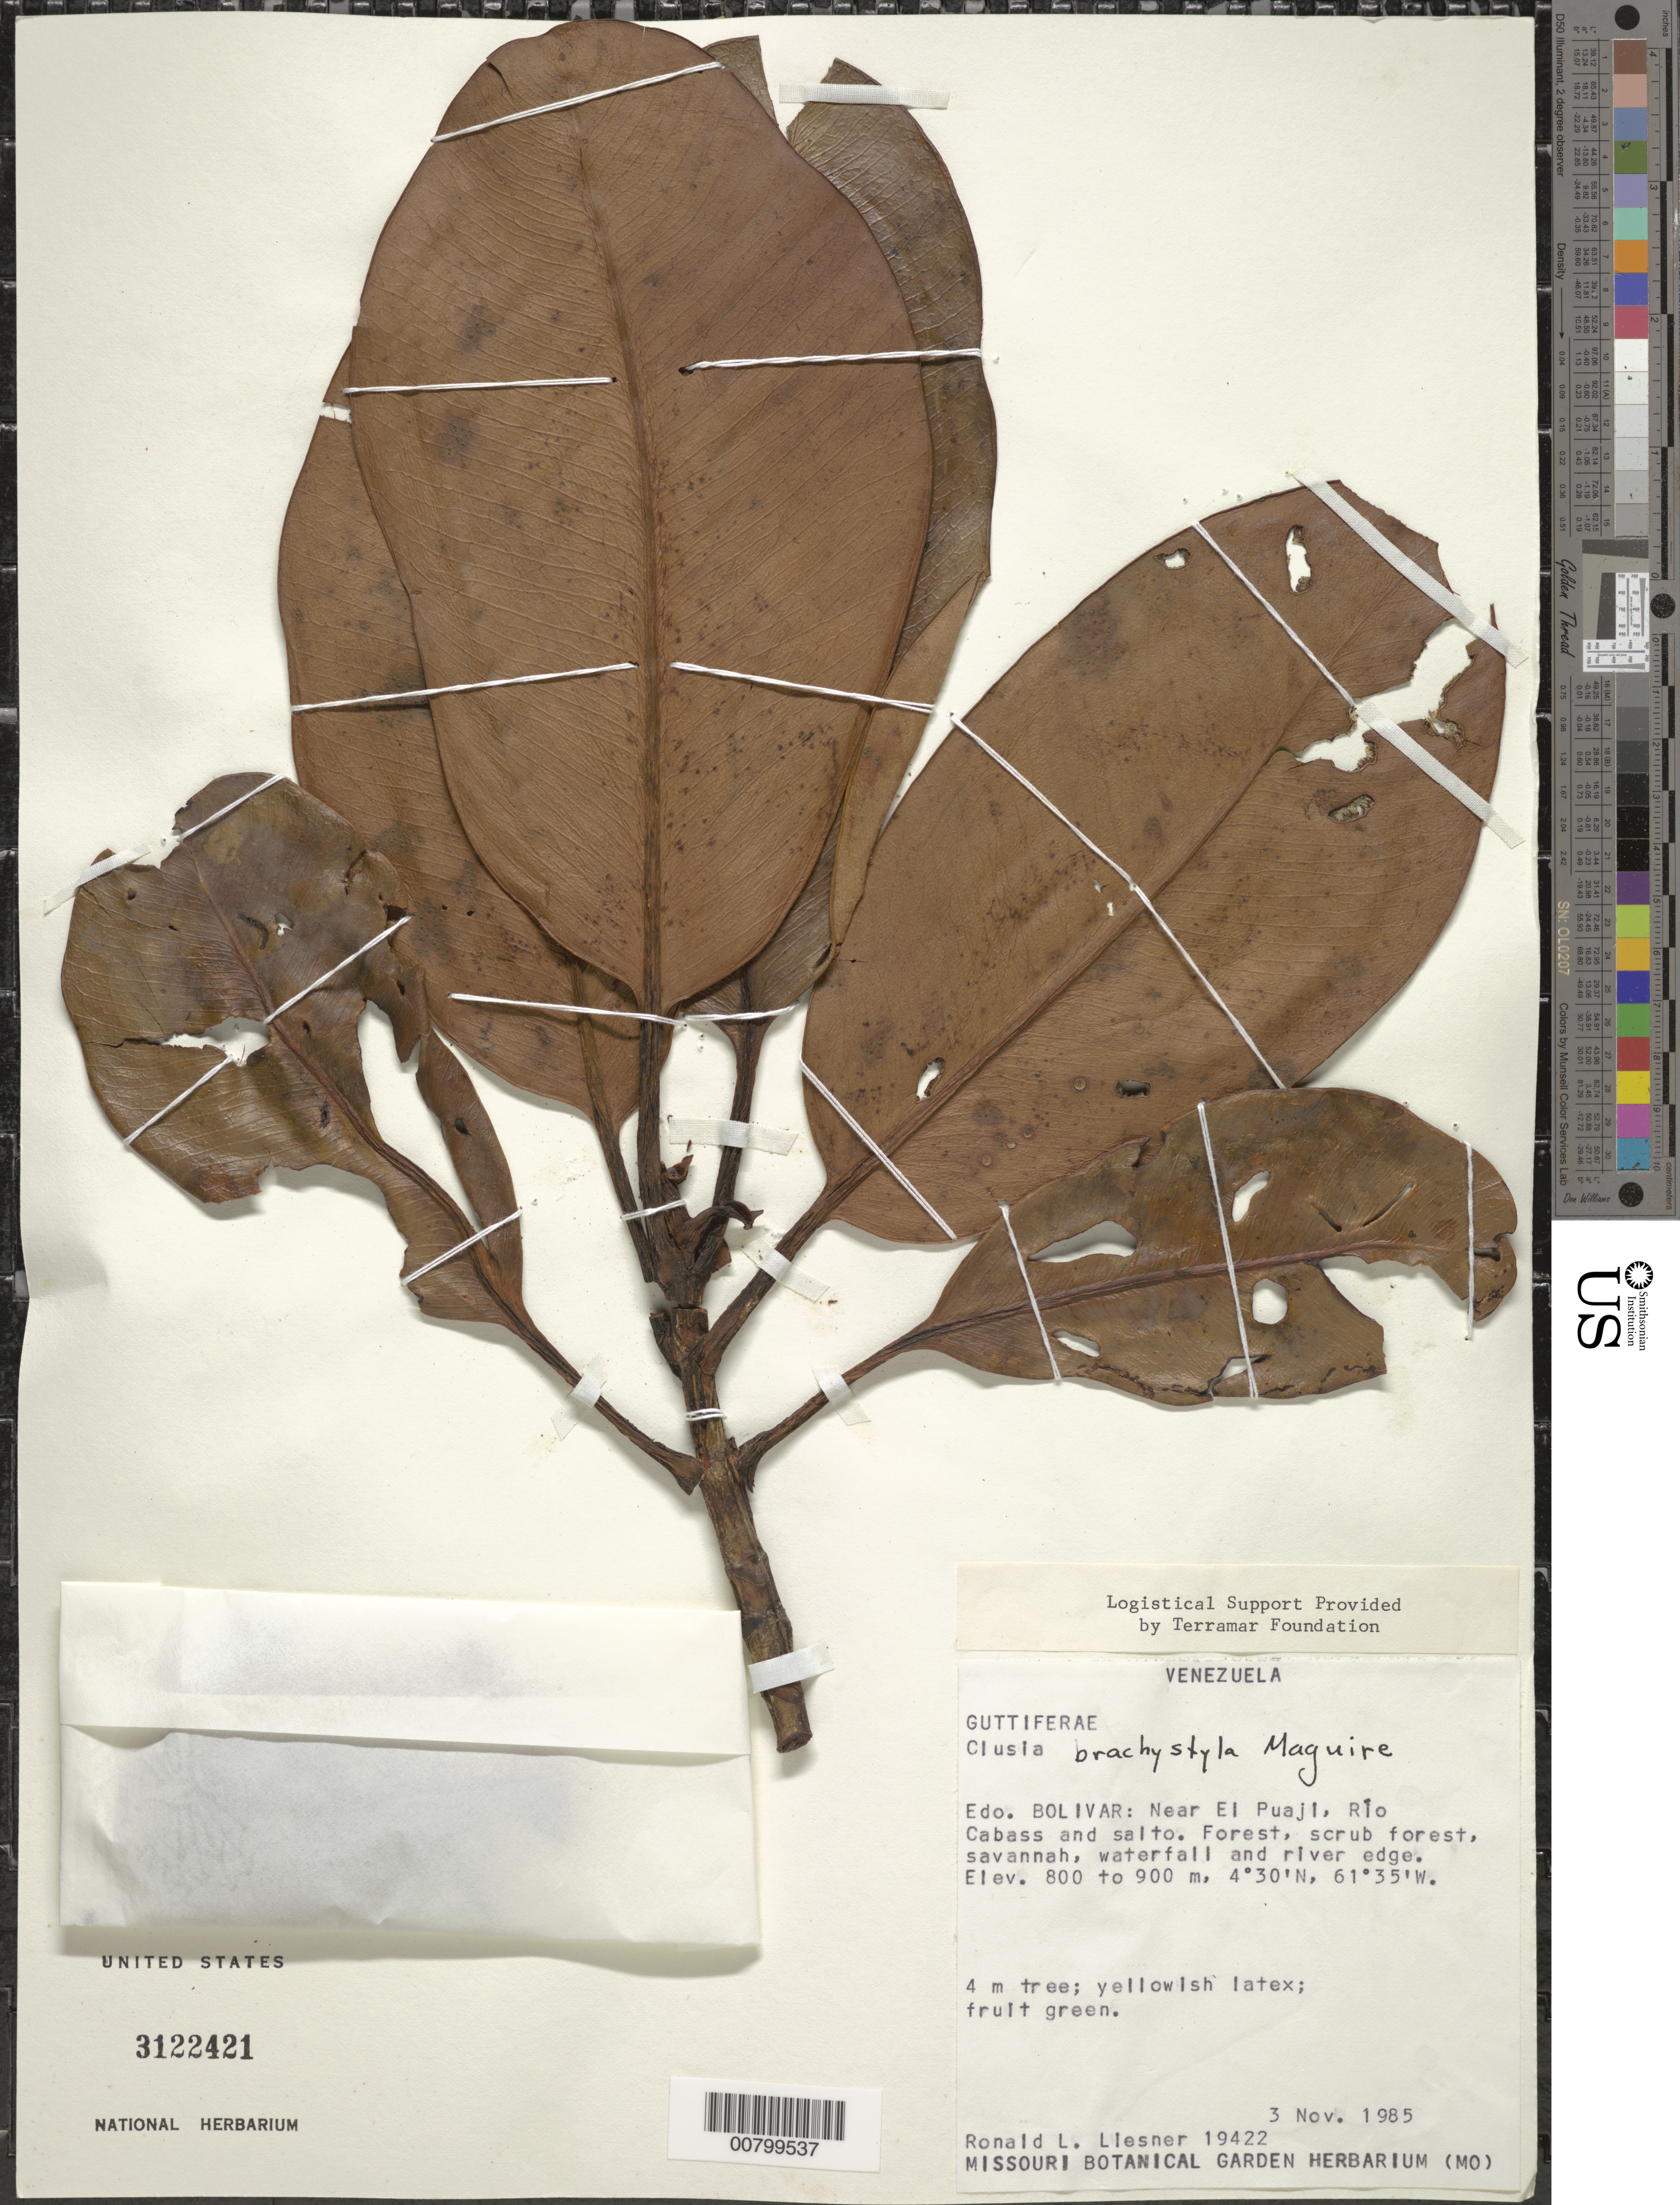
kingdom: Plantae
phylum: Tracheophyta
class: Magnoliopsida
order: Malpighiales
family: Clusiaceae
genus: Clusia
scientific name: Clusia brachystyla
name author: Maguire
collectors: R. L. Liesner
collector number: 19422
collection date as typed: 3-Nov-85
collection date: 1985-11-03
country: Venezuela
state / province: Bolívar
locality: El Pauji, Río Cabass and salto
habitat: Forest, scrub forest, savanna, waterfall and river edge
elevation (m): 800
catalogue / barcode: US 3122421